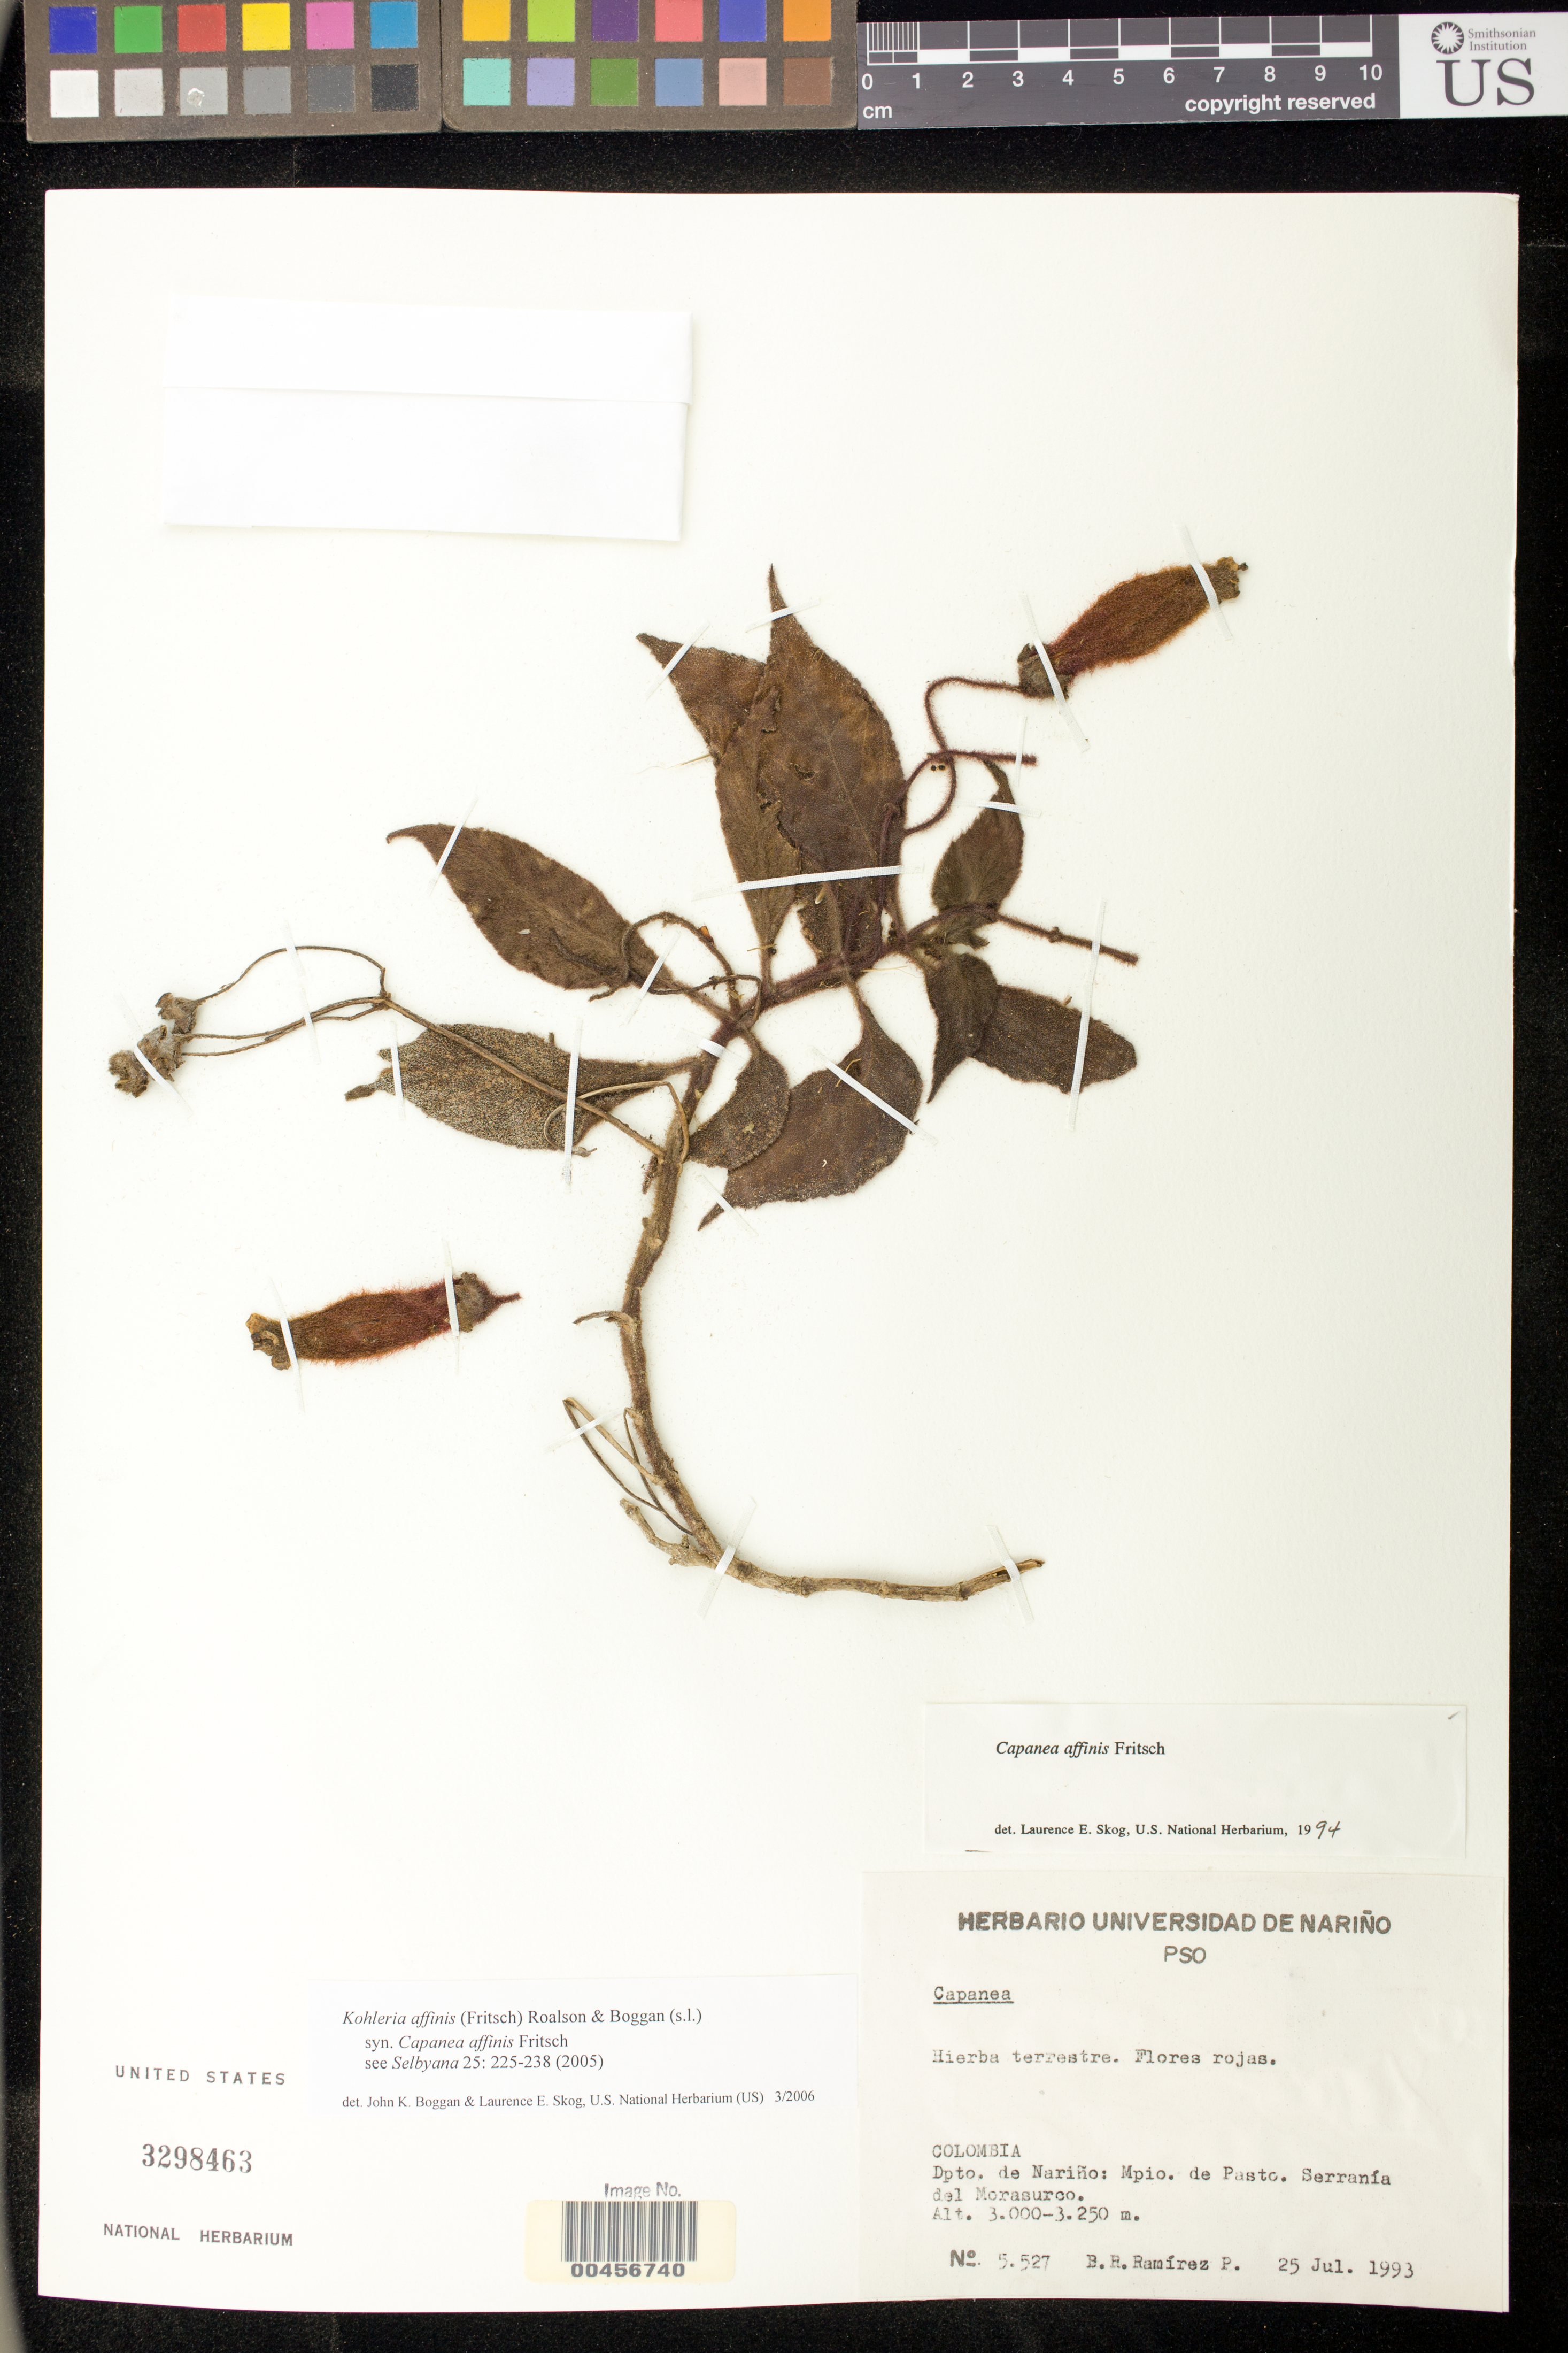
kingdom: Plantae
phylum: Tracheophyta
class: Magnoliopsida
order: Lamiales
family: Gesneriaceae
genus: Kohleria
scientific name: Kohleria affinis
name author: (Fritsch) Roalson & Boggan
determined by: Boggan, J. K.; Skog, L. E.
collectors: B. R. Ramirez P.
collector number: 5527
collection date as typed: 25 Jul 1993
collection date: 1993-07-25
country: Colombia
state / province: Nariño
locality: Pasto, Serrania del Morasurco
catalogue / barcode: US 3298463